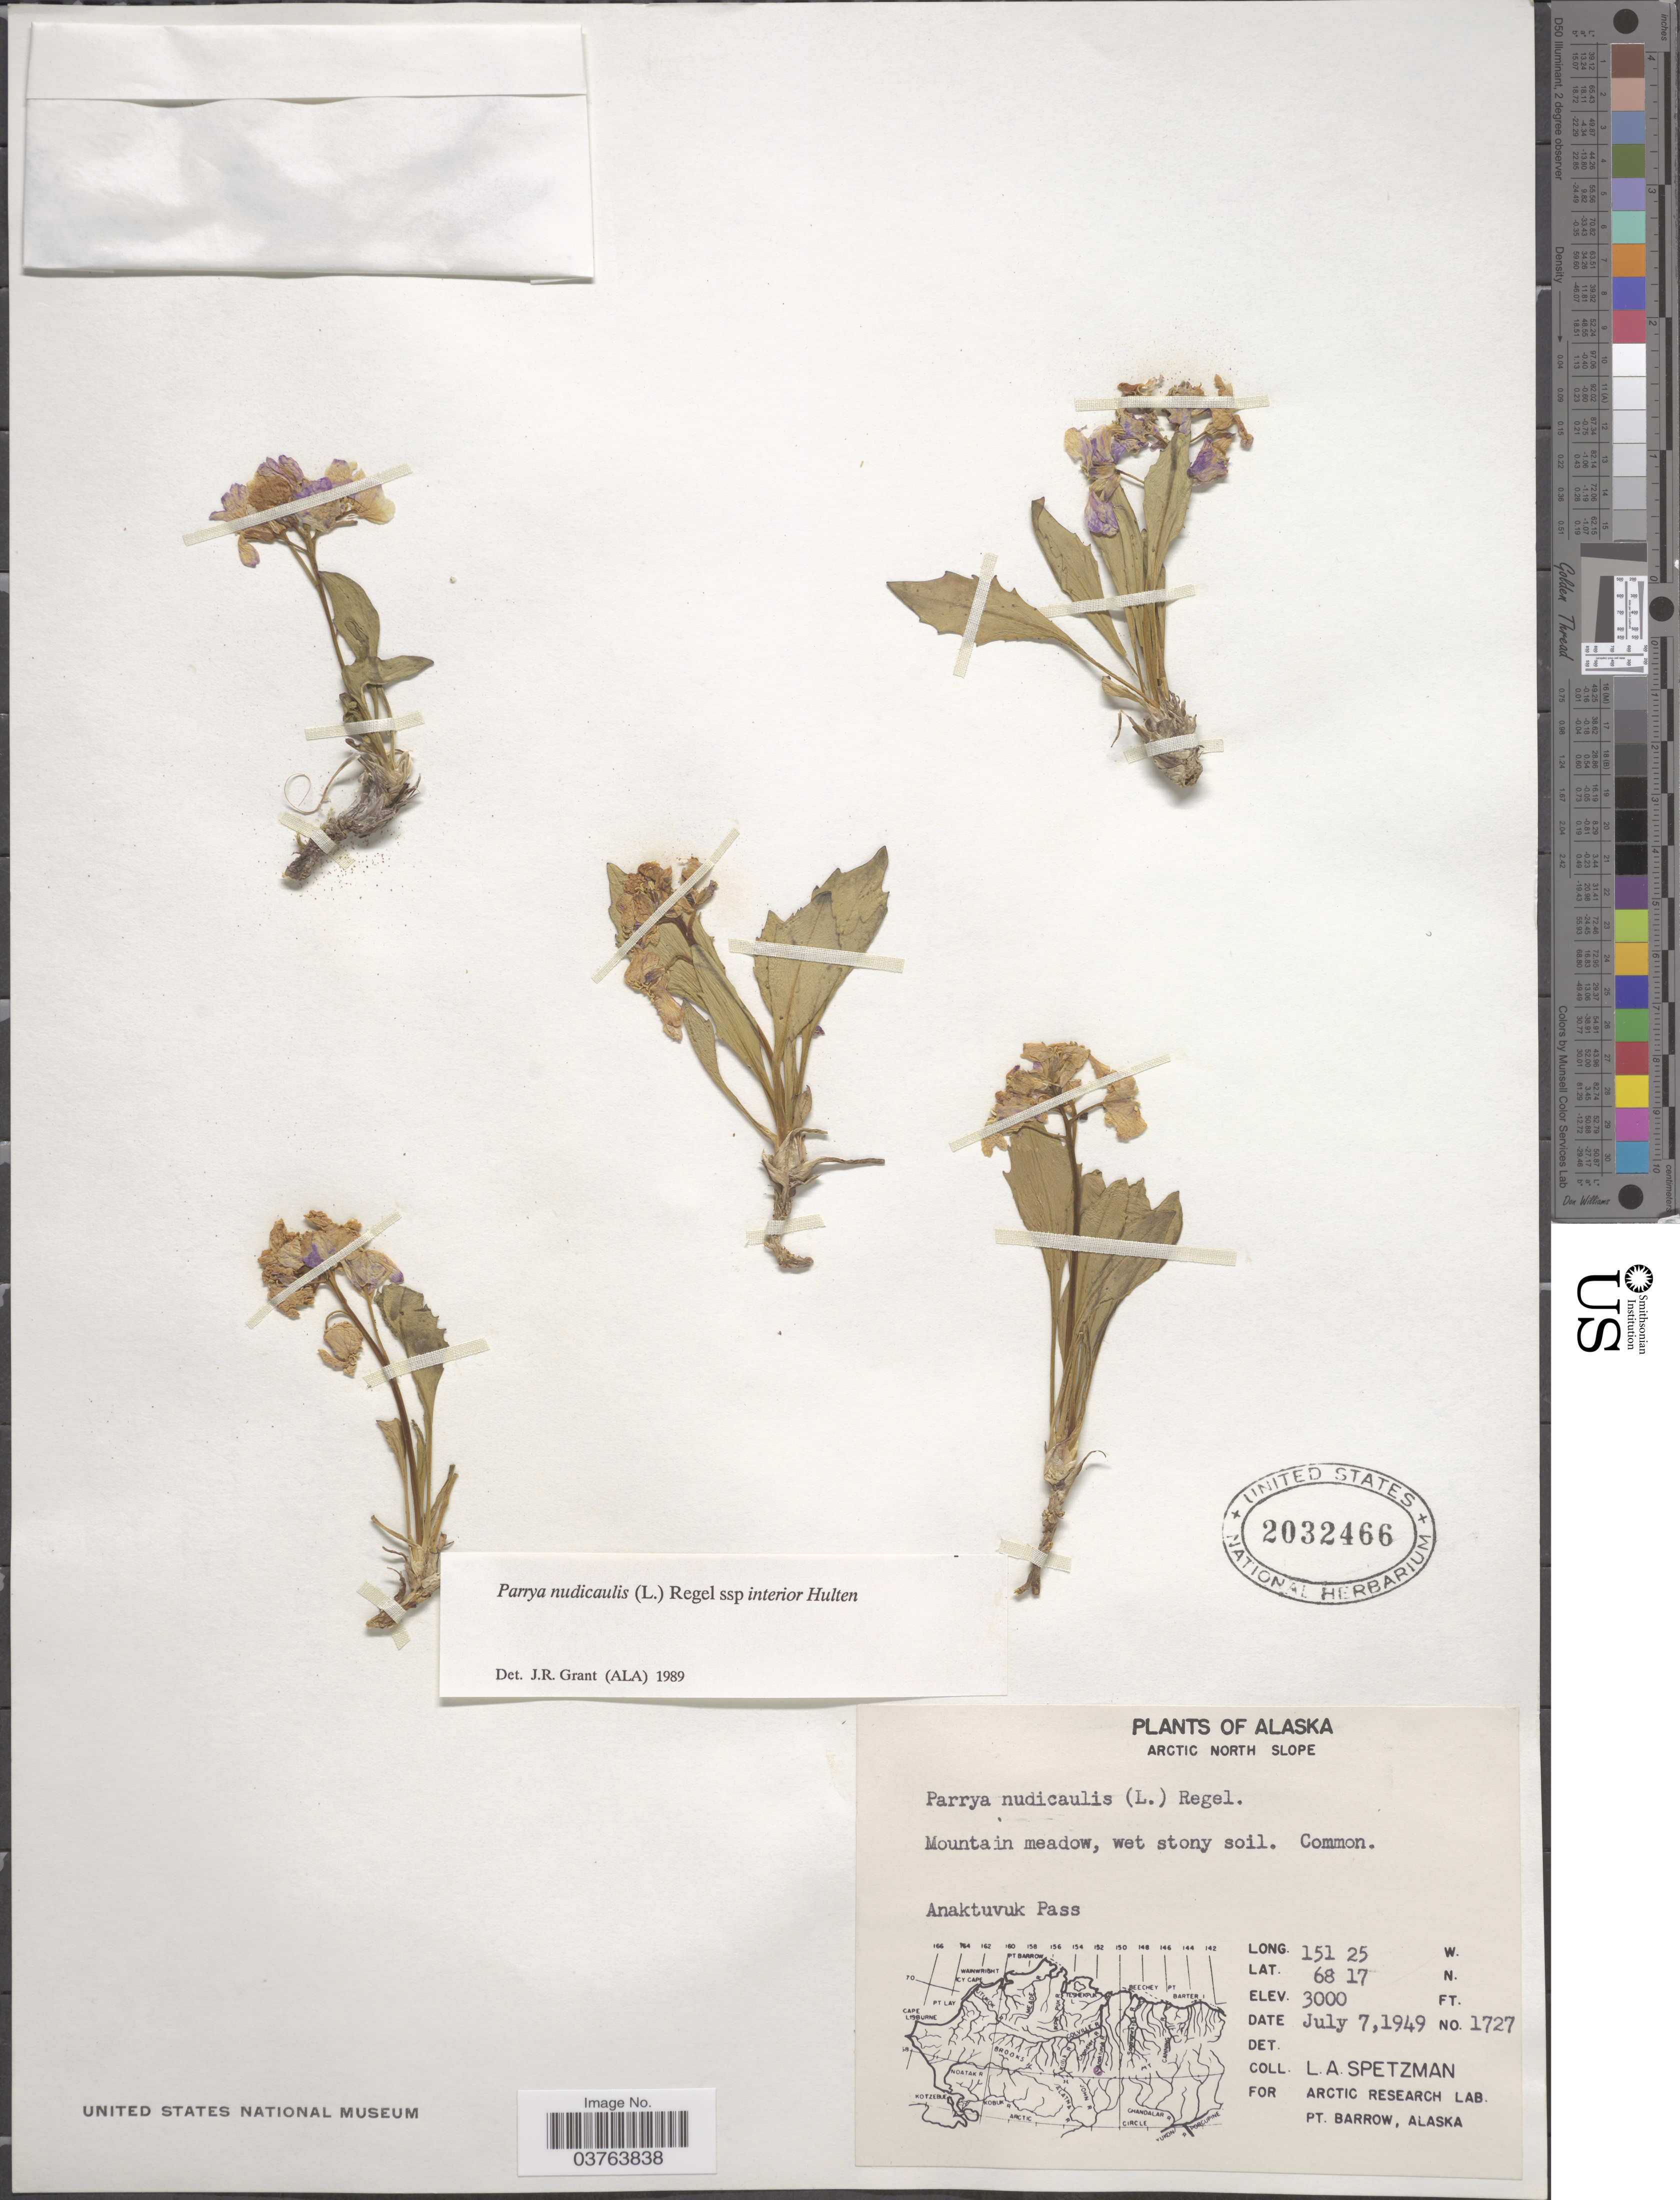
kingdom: Plantae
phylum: Tracheophyta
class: Magnoliopsida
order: Brassicales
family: Brassicaceae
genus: Parrya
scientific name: Parrya nudicaulis subsp. interior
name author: Hultén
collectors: L. Spetzman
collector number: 1727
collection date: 1949-07-07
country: United States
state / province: Alaska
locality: Arctic North Slope. Anaktuvuk Pass.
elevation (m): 914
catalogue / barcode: US 2032466